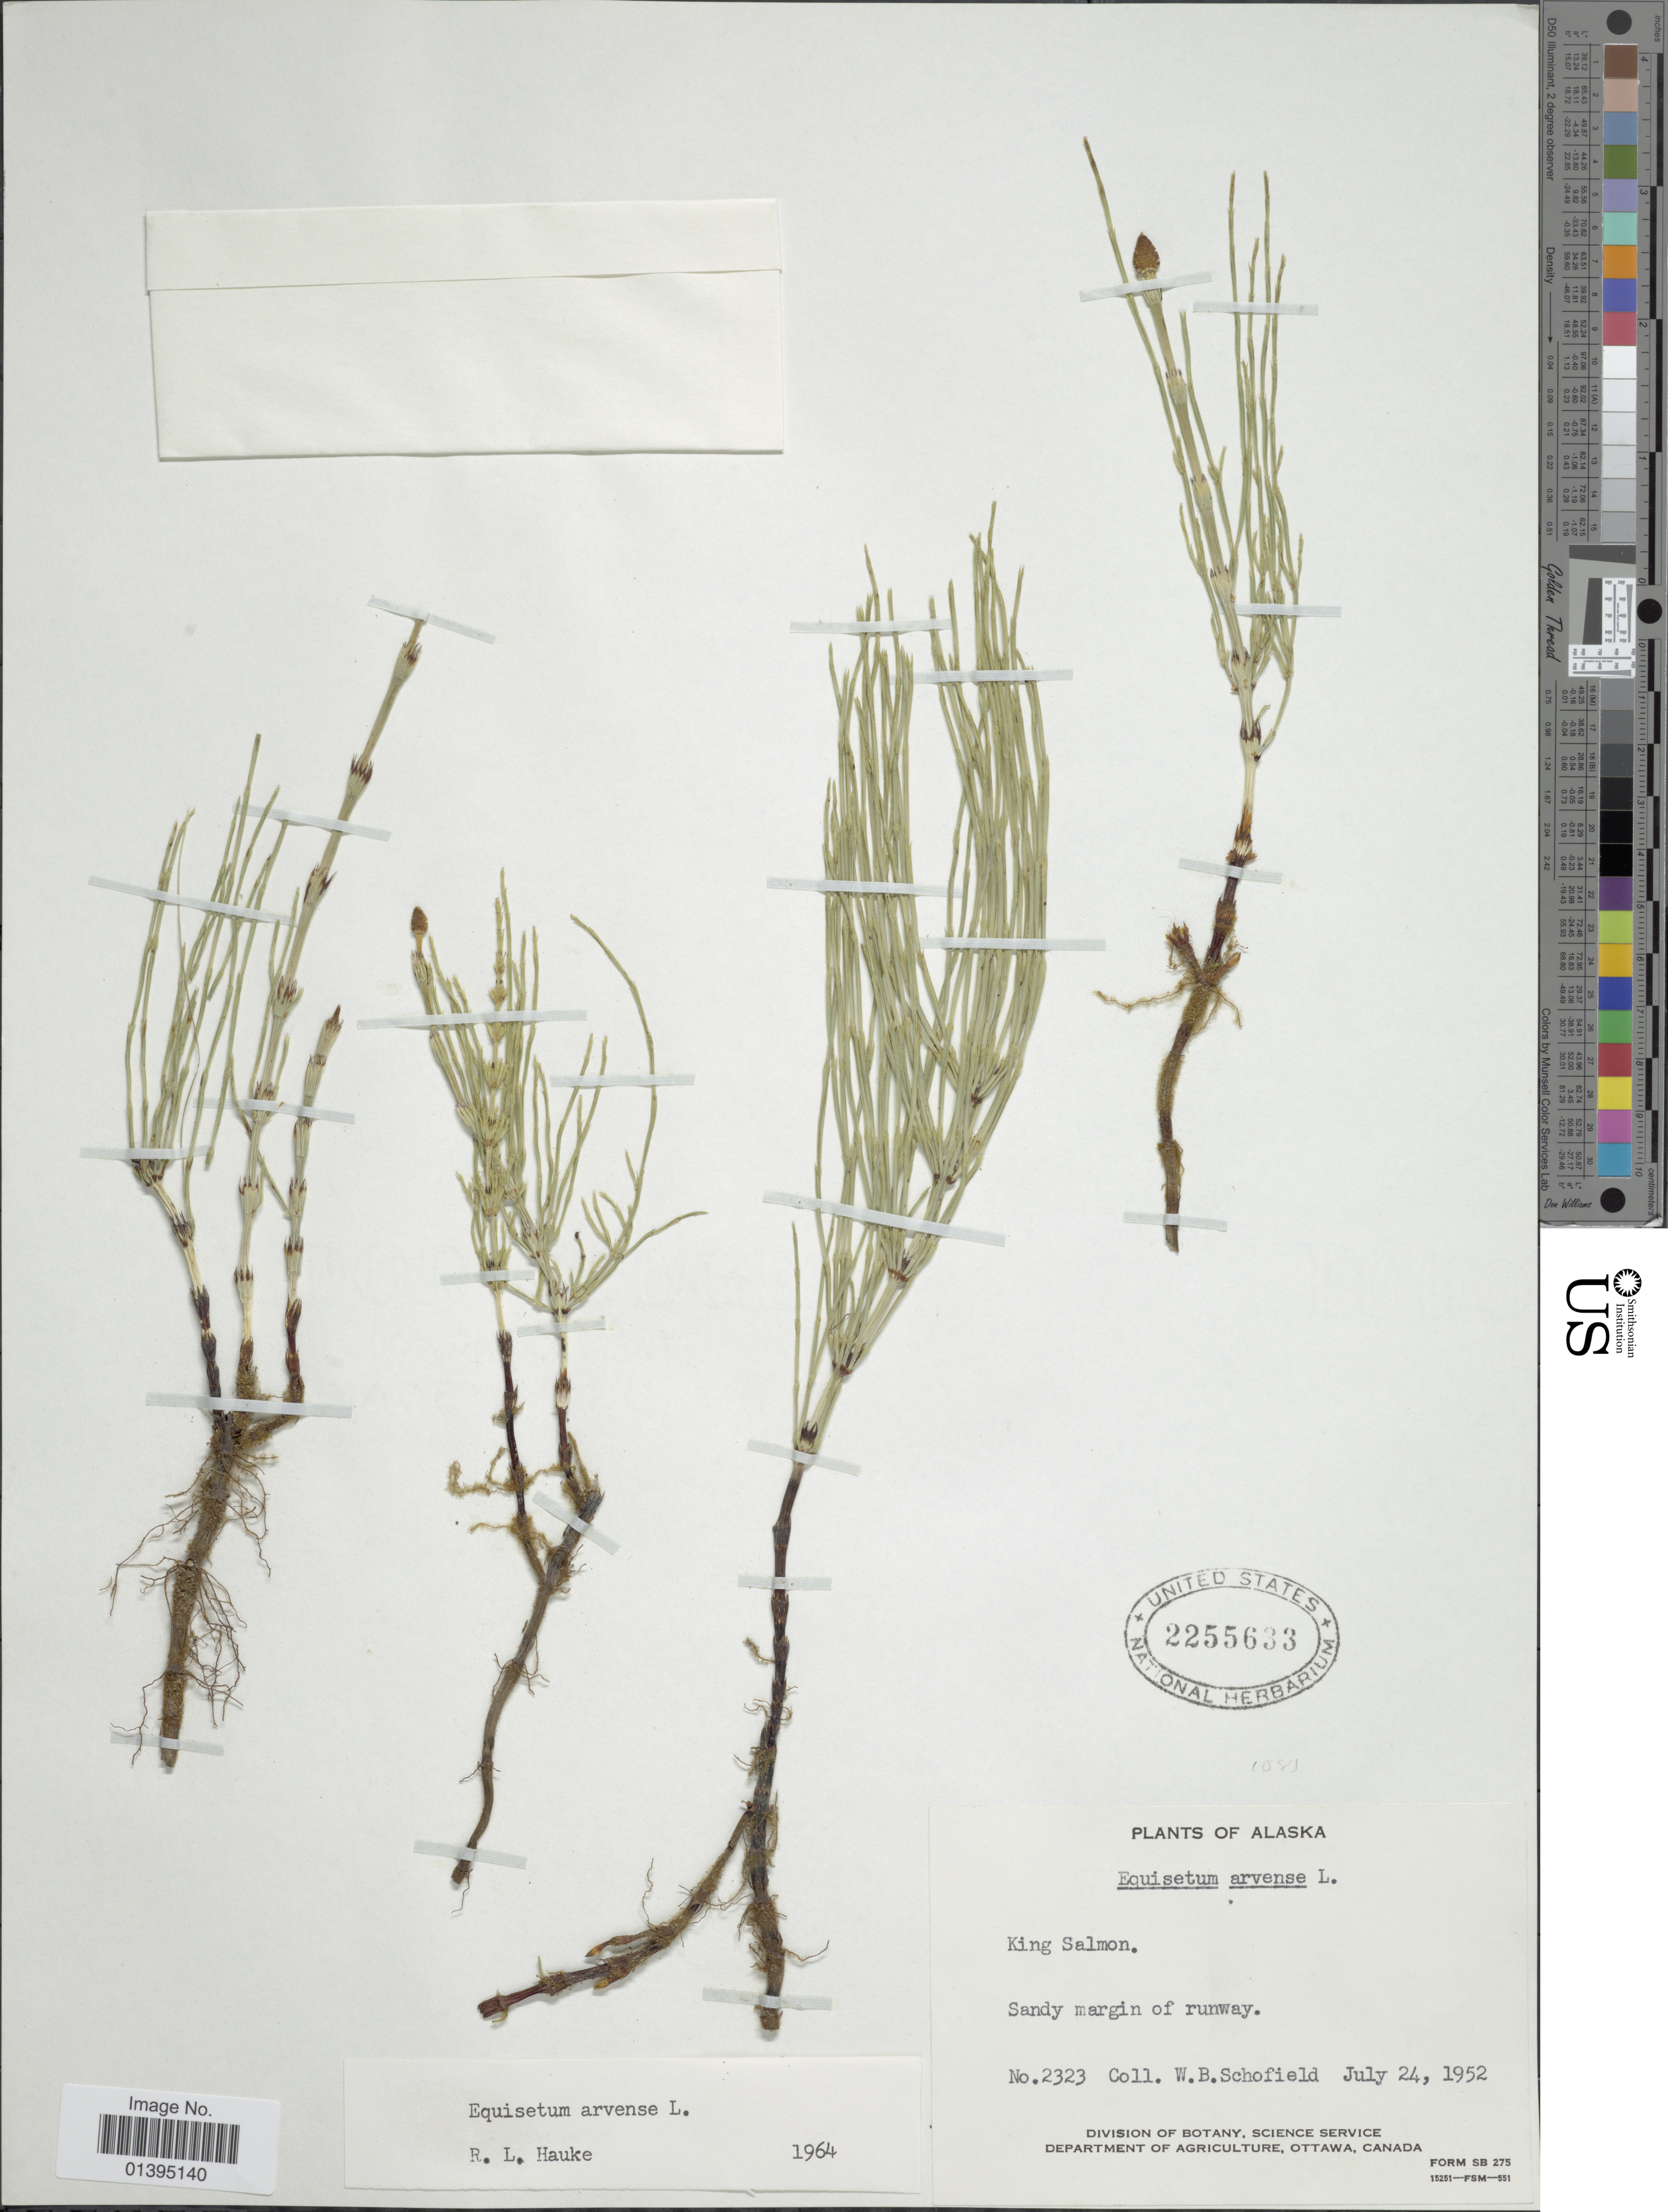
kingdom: Plantae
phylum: Tracheophyta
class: Polypodiopsida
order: Equisetales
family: Equisetaceae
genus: Equisetum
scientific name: Equisetum arvense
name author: L.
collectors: W. Schofield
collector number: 2323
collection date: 1952-07-24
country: United States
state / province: Alaska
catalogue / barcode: US 2255633